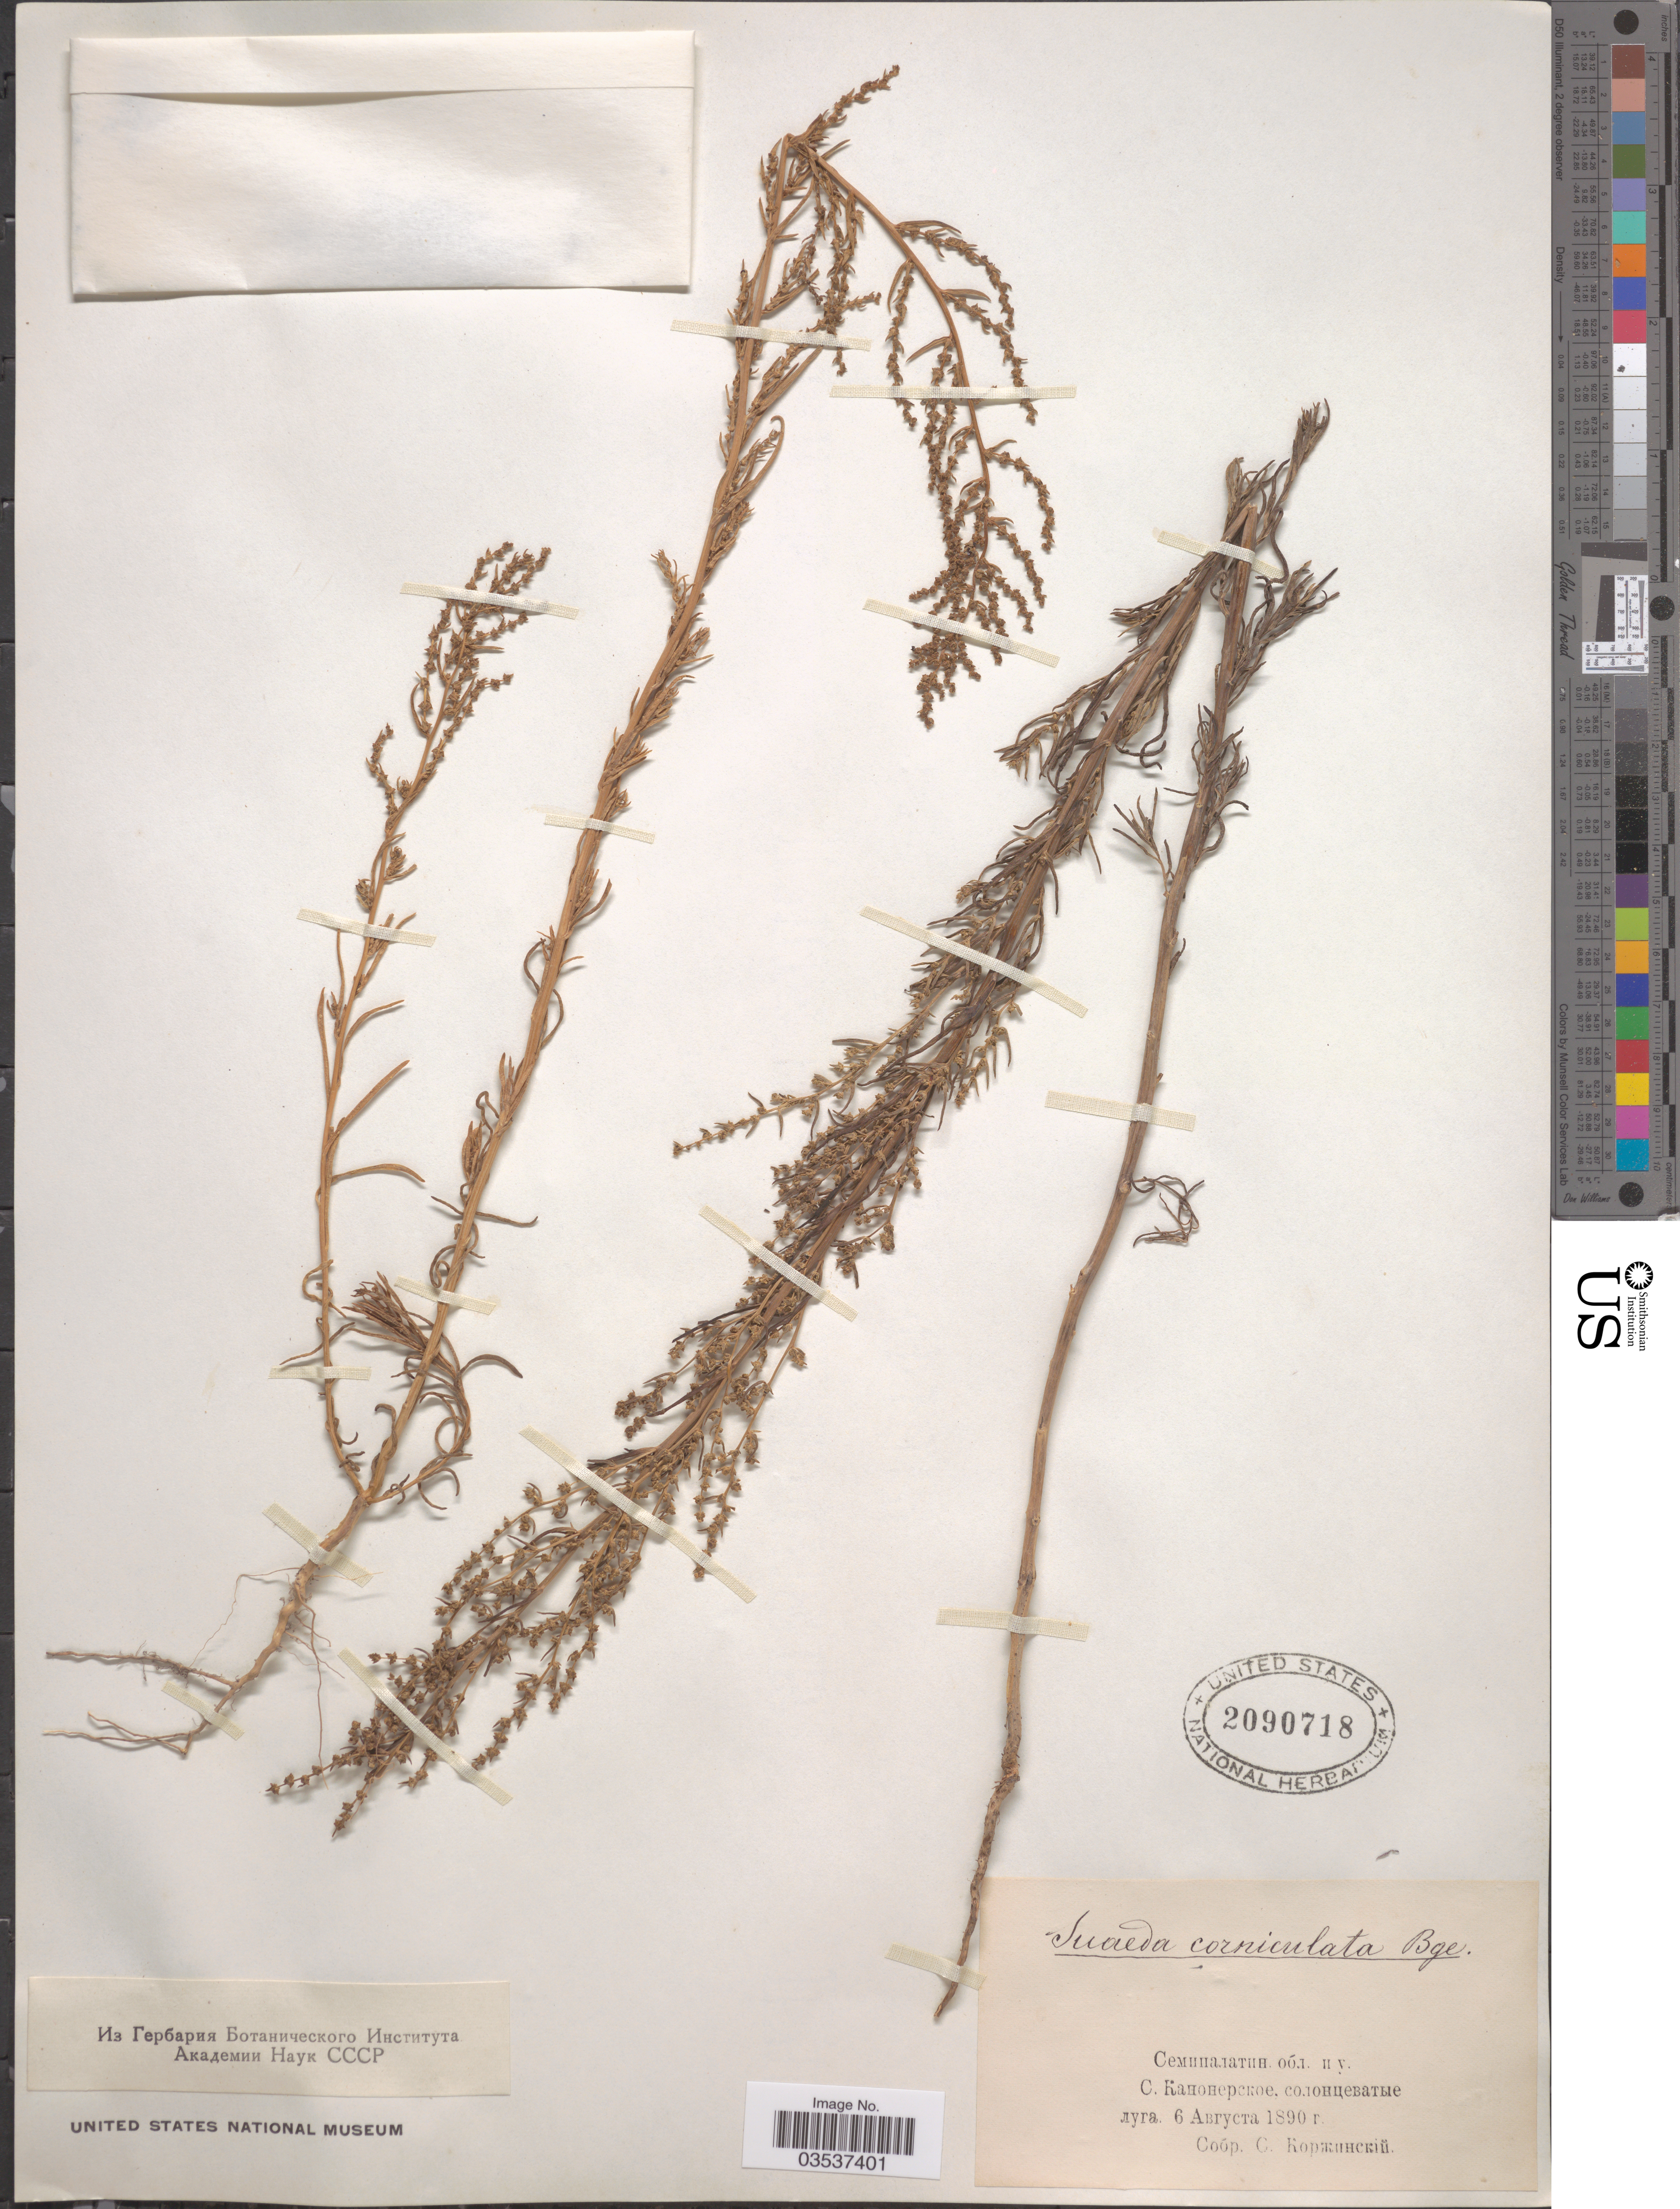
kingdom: Plantae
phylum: Tracheophyta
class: Magnoliopsida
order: Caryophyllales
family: Amaranthaceae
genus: Suaeda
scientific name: Suaeda corniculata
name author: (C.A. Mey.) Bunge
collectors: S. Korzhinskiy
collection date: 1890-04-06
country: Kazakhstan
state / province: East Kazakhstan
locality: Village Kanonerka.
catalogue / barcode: US 2090718